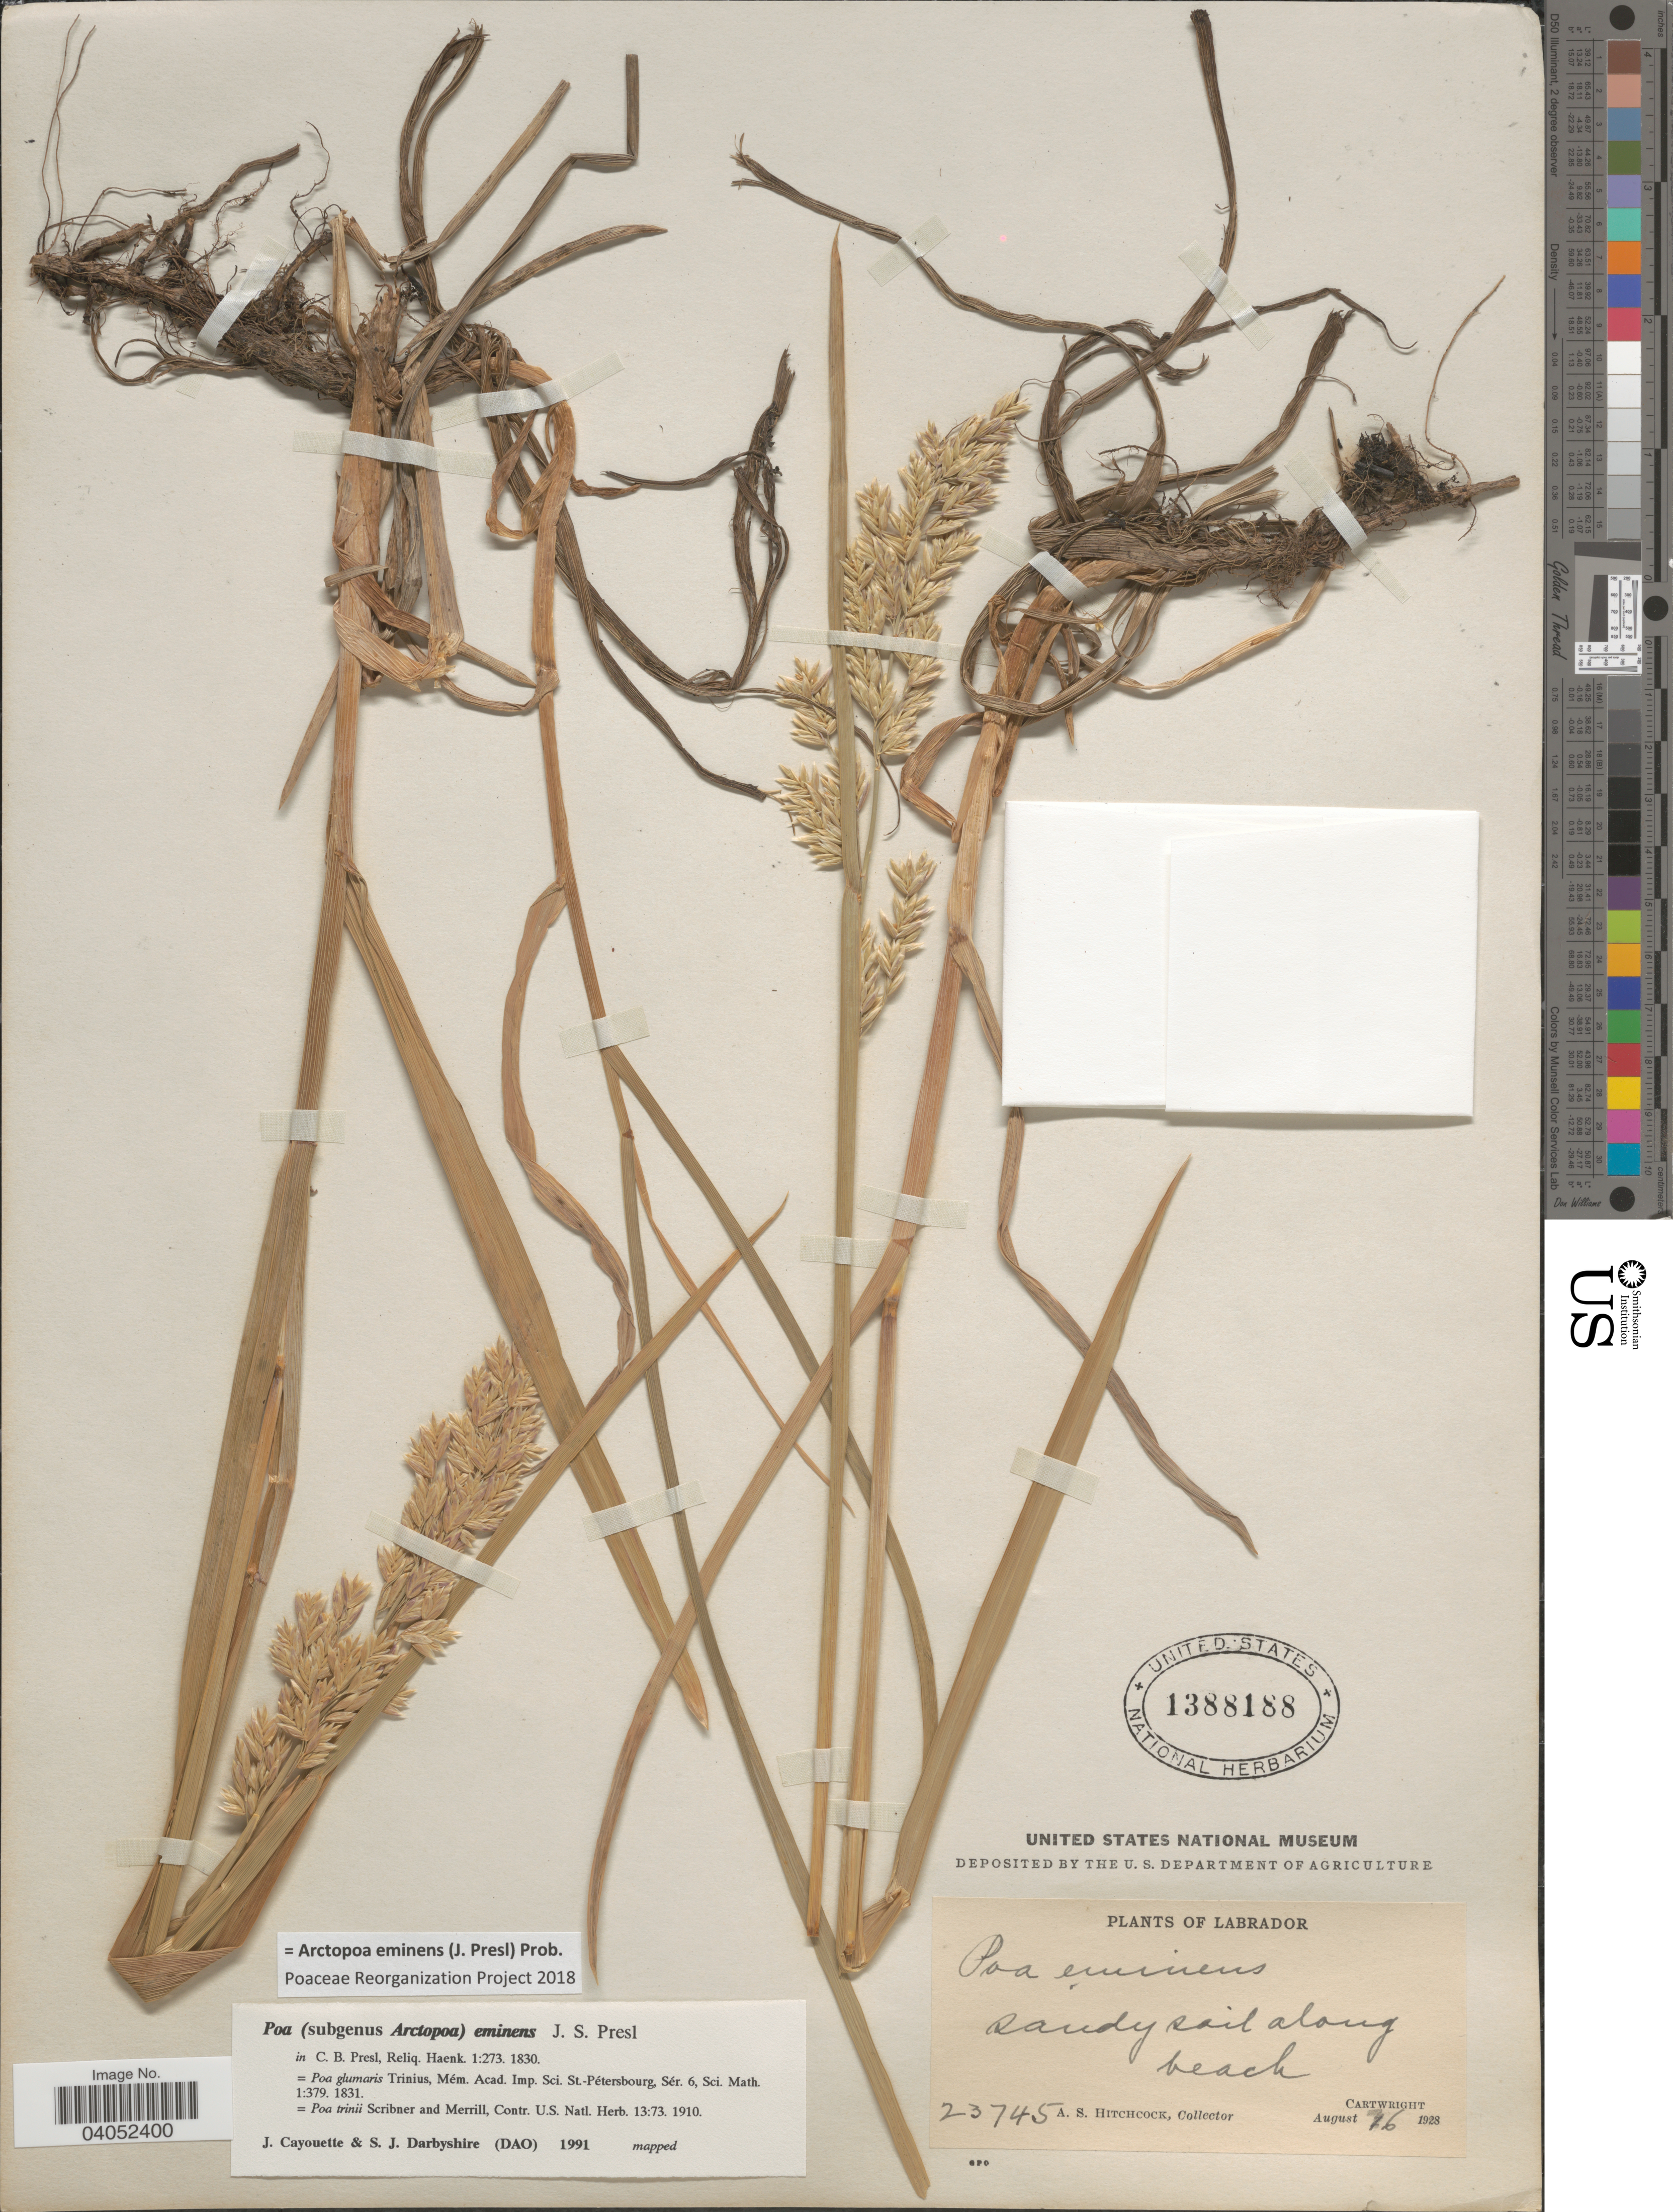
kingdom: Plantae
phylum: Tracheophyta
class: Liliopsida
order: Poales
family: Poaceae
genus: Arctopoa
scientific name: Arctopoa eminens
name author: (J. Presl) Prob.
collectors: A. S. Hitchcock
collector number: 23745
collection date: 1928-08-16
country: Canada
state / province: Newfoundland and Labrador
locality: Labrador. Along beach, Cartwright.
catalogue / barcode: US 1388188